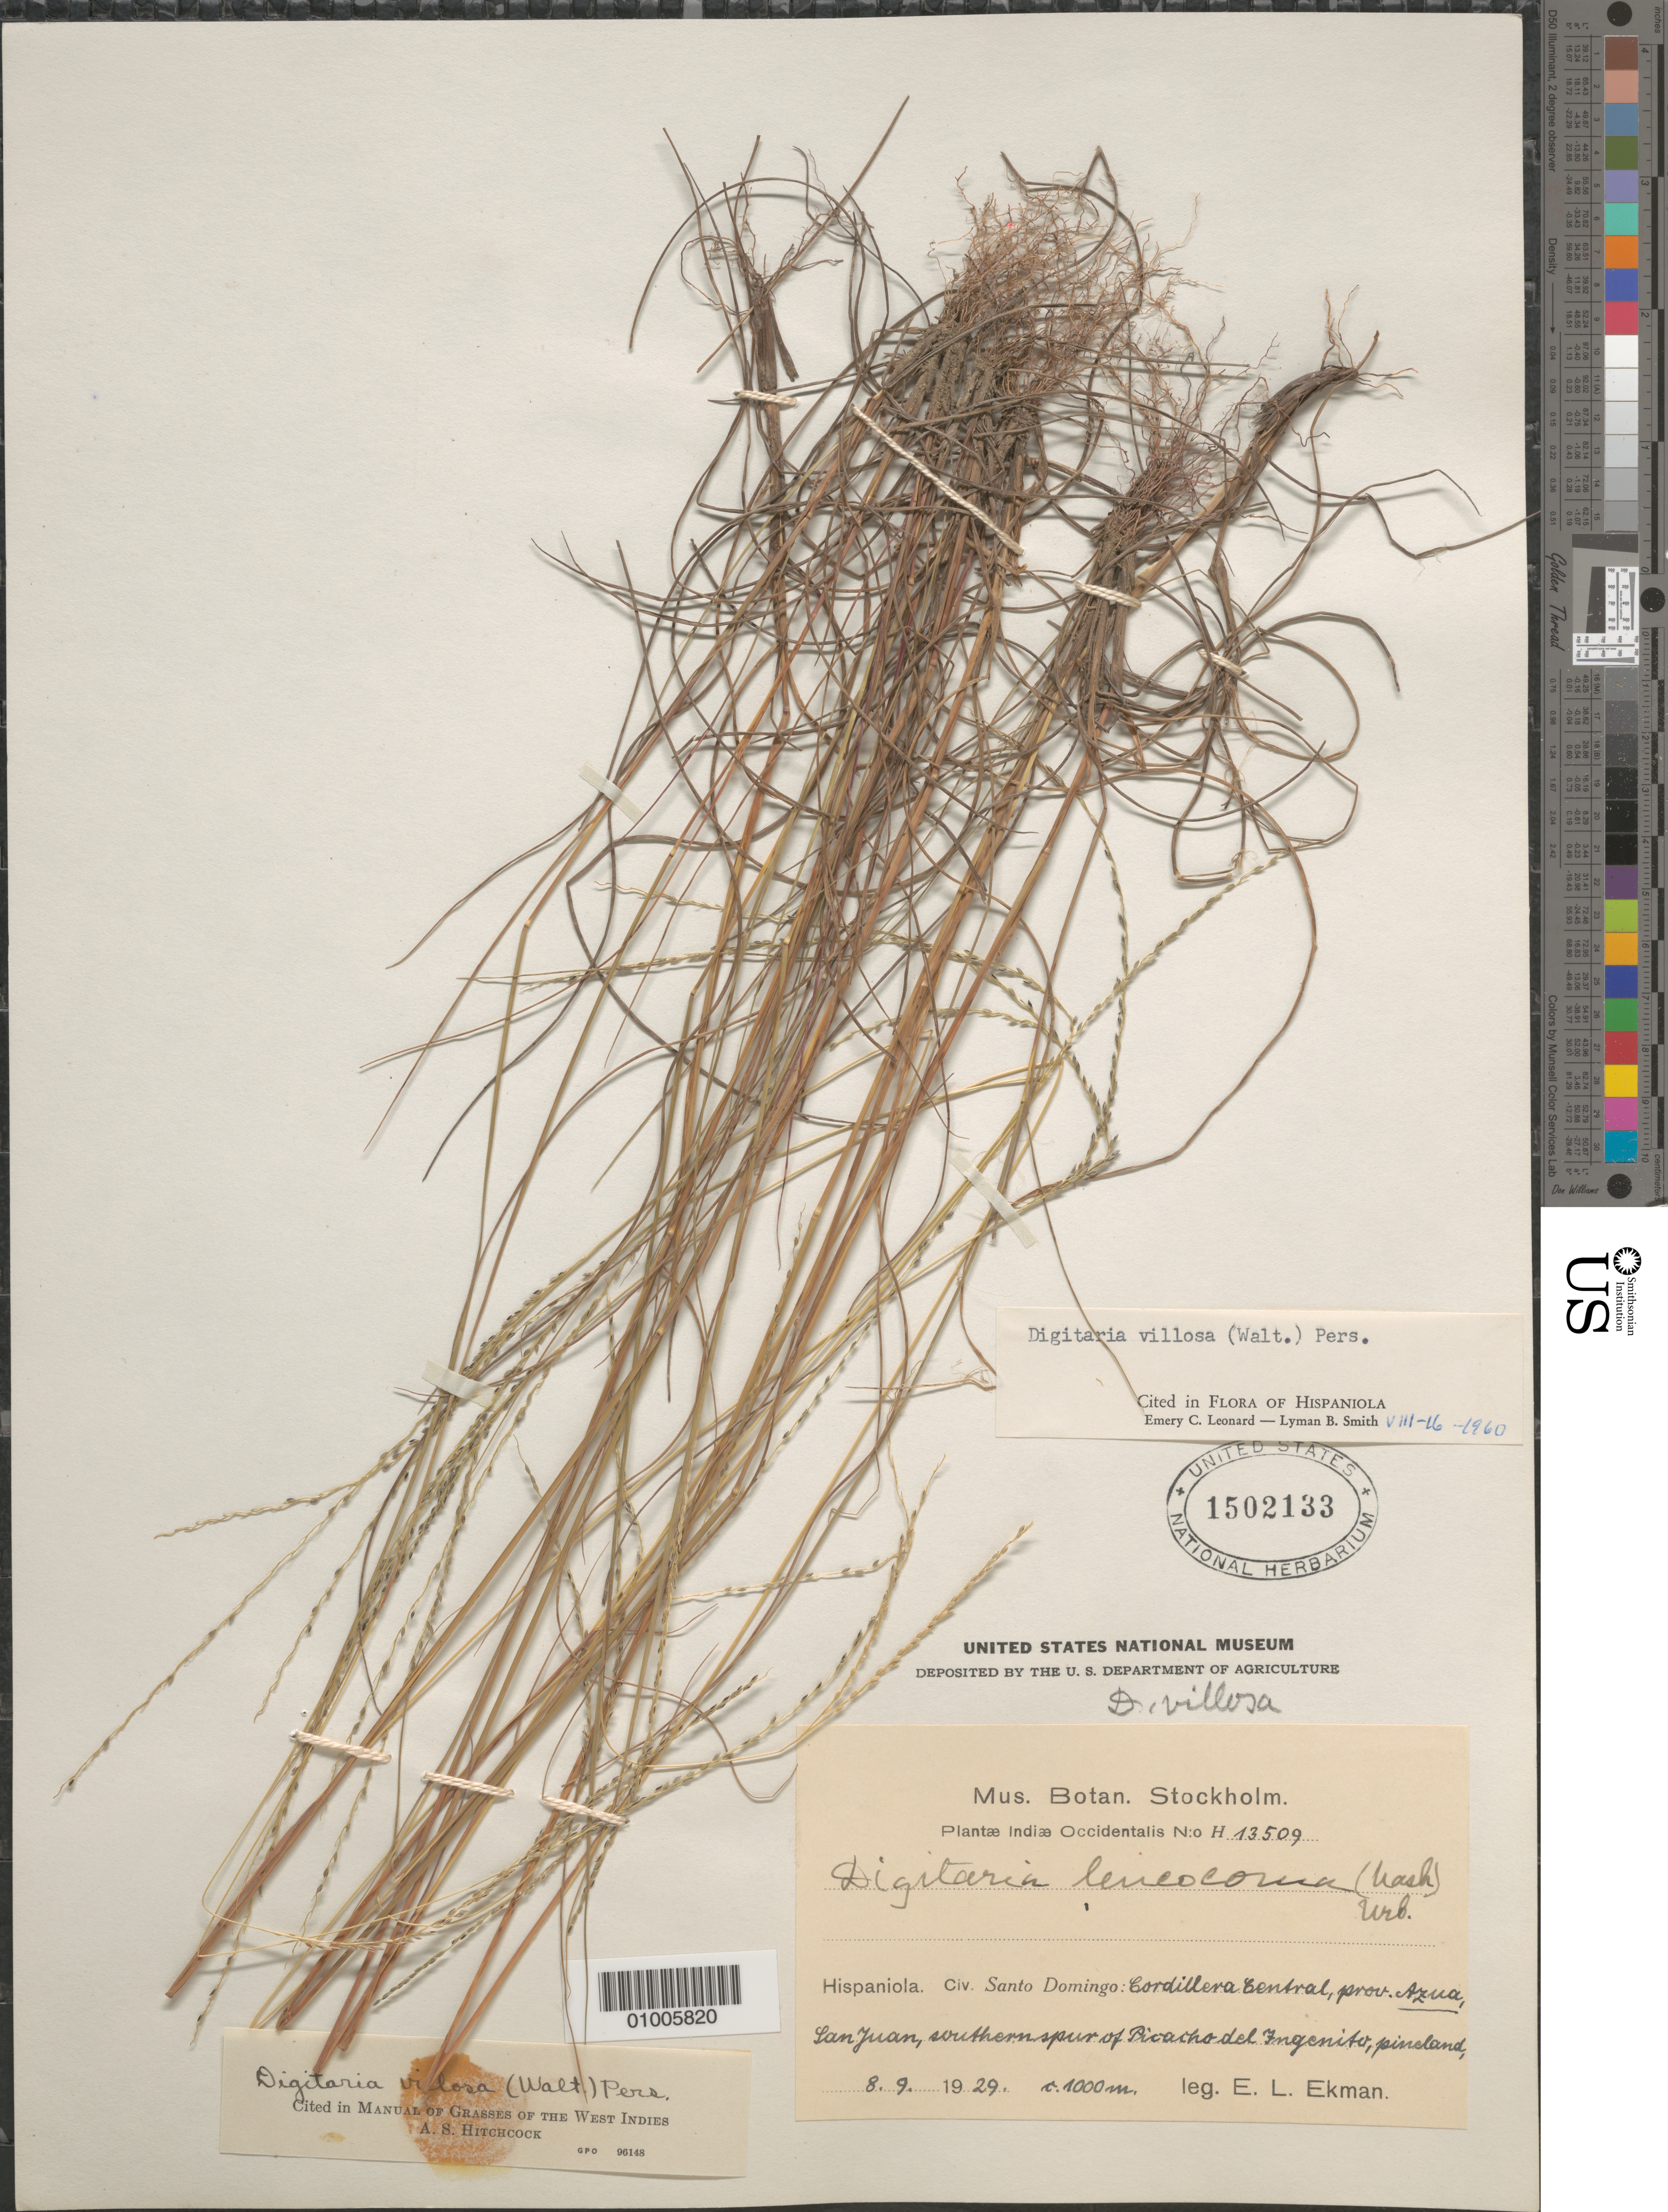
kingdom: Plantae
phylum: Tracheophyta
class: Liliopsida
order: Poales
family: Poaceae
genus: Digitaria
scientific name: Digitaria villosa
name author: (Walter) Pers.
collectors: E. L. Ekman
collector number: H 13509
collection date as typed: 08 Sep 1929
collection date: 1929-09-08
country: Dominican Republic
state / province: Distrito Nacional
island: Hispaniola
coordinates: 0 N, 0 E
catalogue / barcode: US 1502133